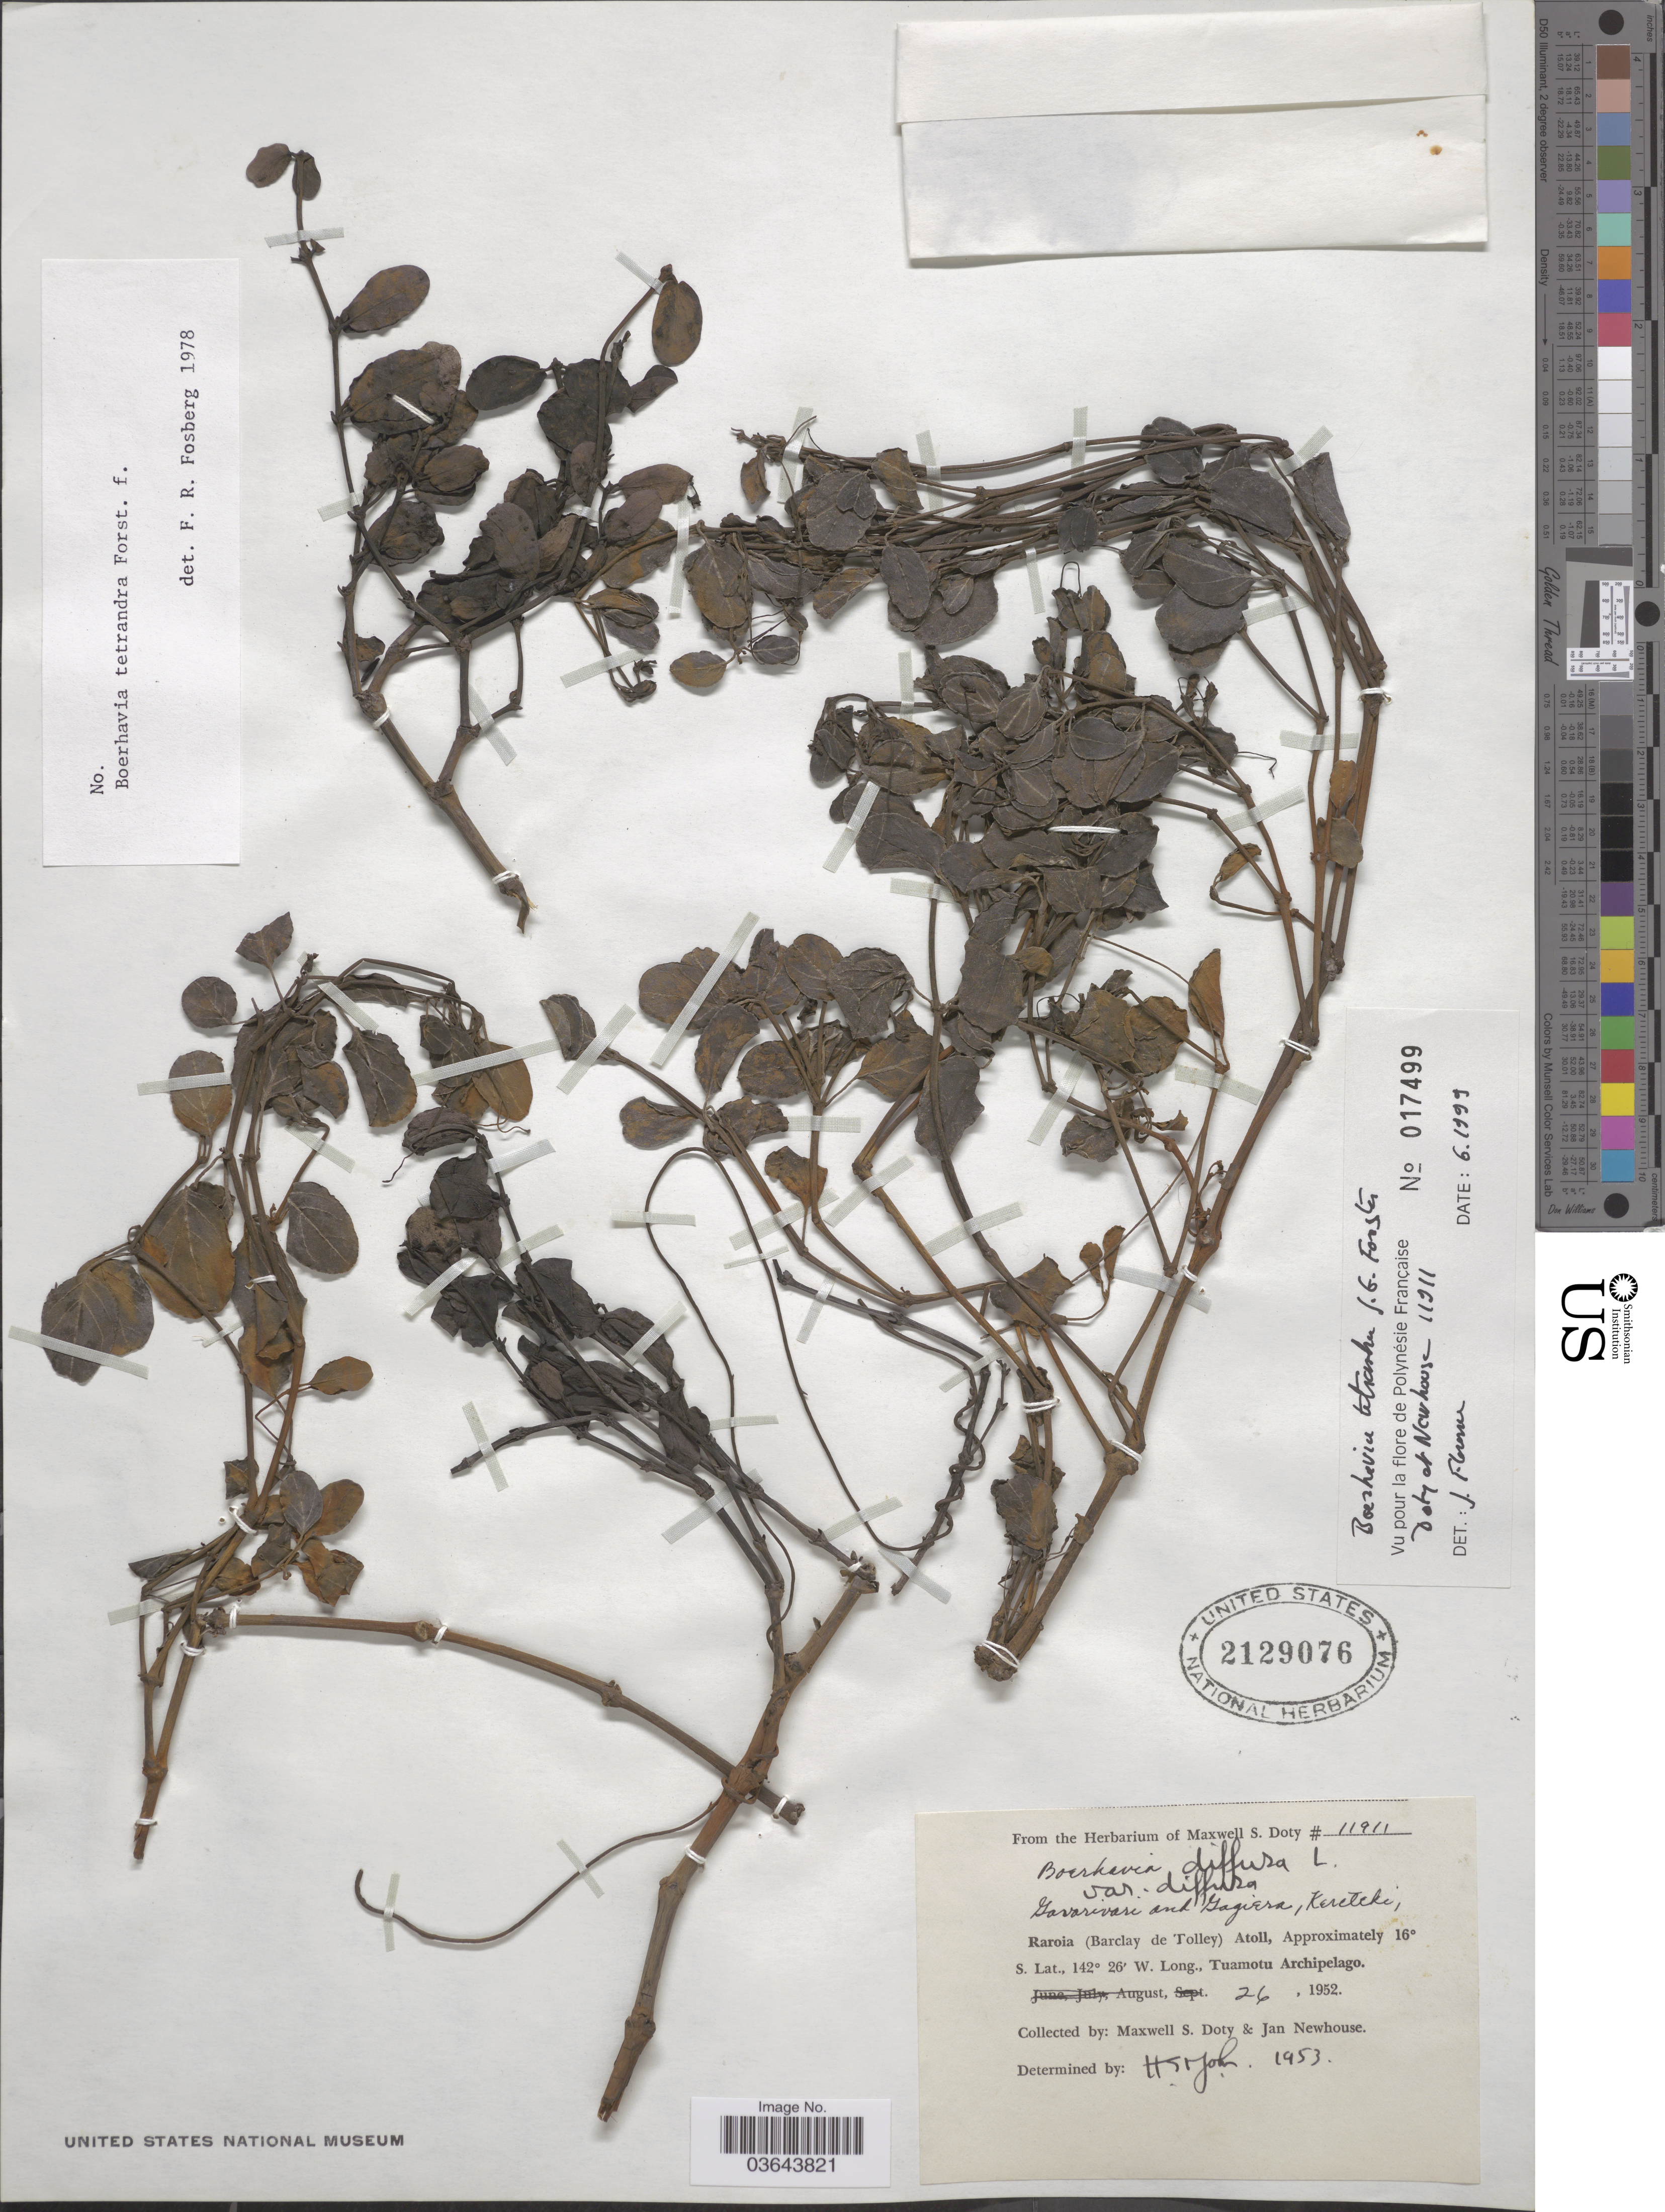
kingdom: Plantae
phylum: Tracheophyta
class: Magnoliopsida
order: Caryophyllales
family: Nyctaginaceae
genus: Boerhavia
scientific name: Boerhavia tetrandra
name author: G. Forst.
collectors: M. S. Doty & J. Newhouse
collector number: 11911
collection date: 1952-08-26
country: French Polynesia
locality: Raroia (Barclay de Tolley) Atoll, Tuamotu Archipelago.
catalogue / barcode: US 2129076